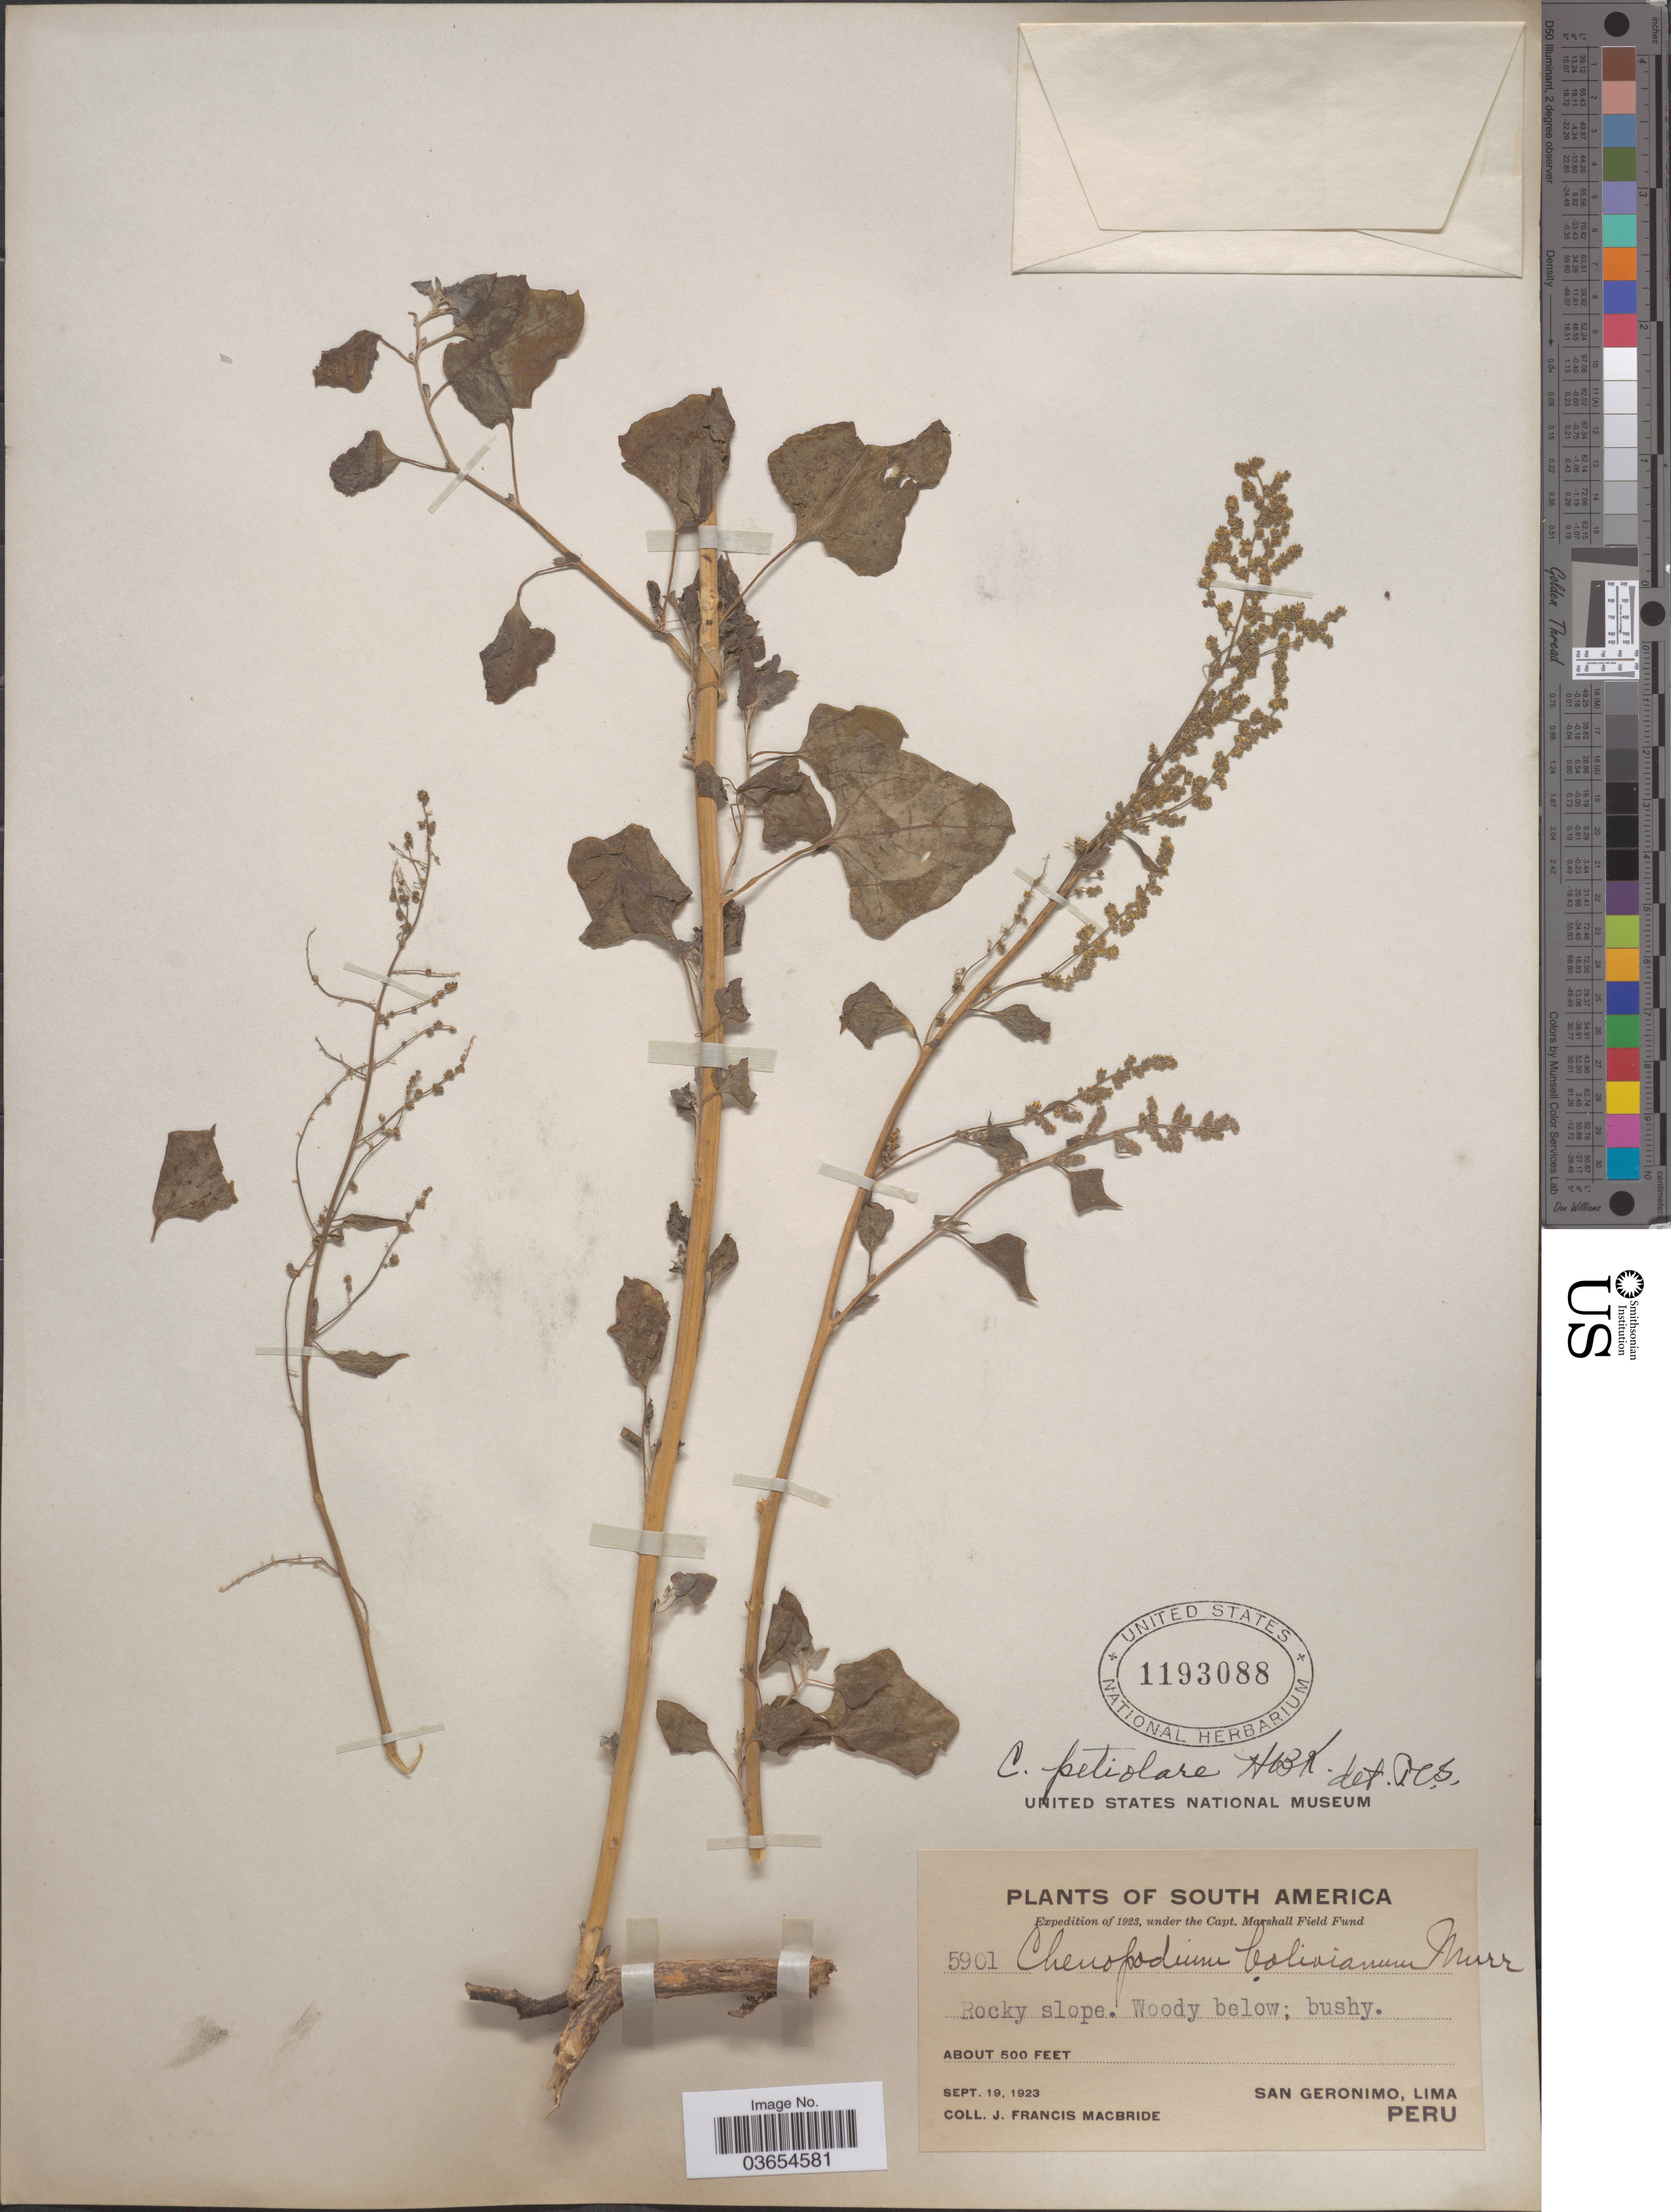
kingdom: Plantae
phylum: Tracheophyta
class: Magnoliopsida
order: Caryophyllales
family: Amaranthaceae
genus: Chenopodium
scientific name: Chenopodium petiolare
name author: Kunth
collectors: J. F. Macbride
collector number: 5901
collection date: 1923-09-19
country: Peru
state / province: Lima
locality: San Geronimo.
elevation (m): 152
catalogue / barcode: US 1193088